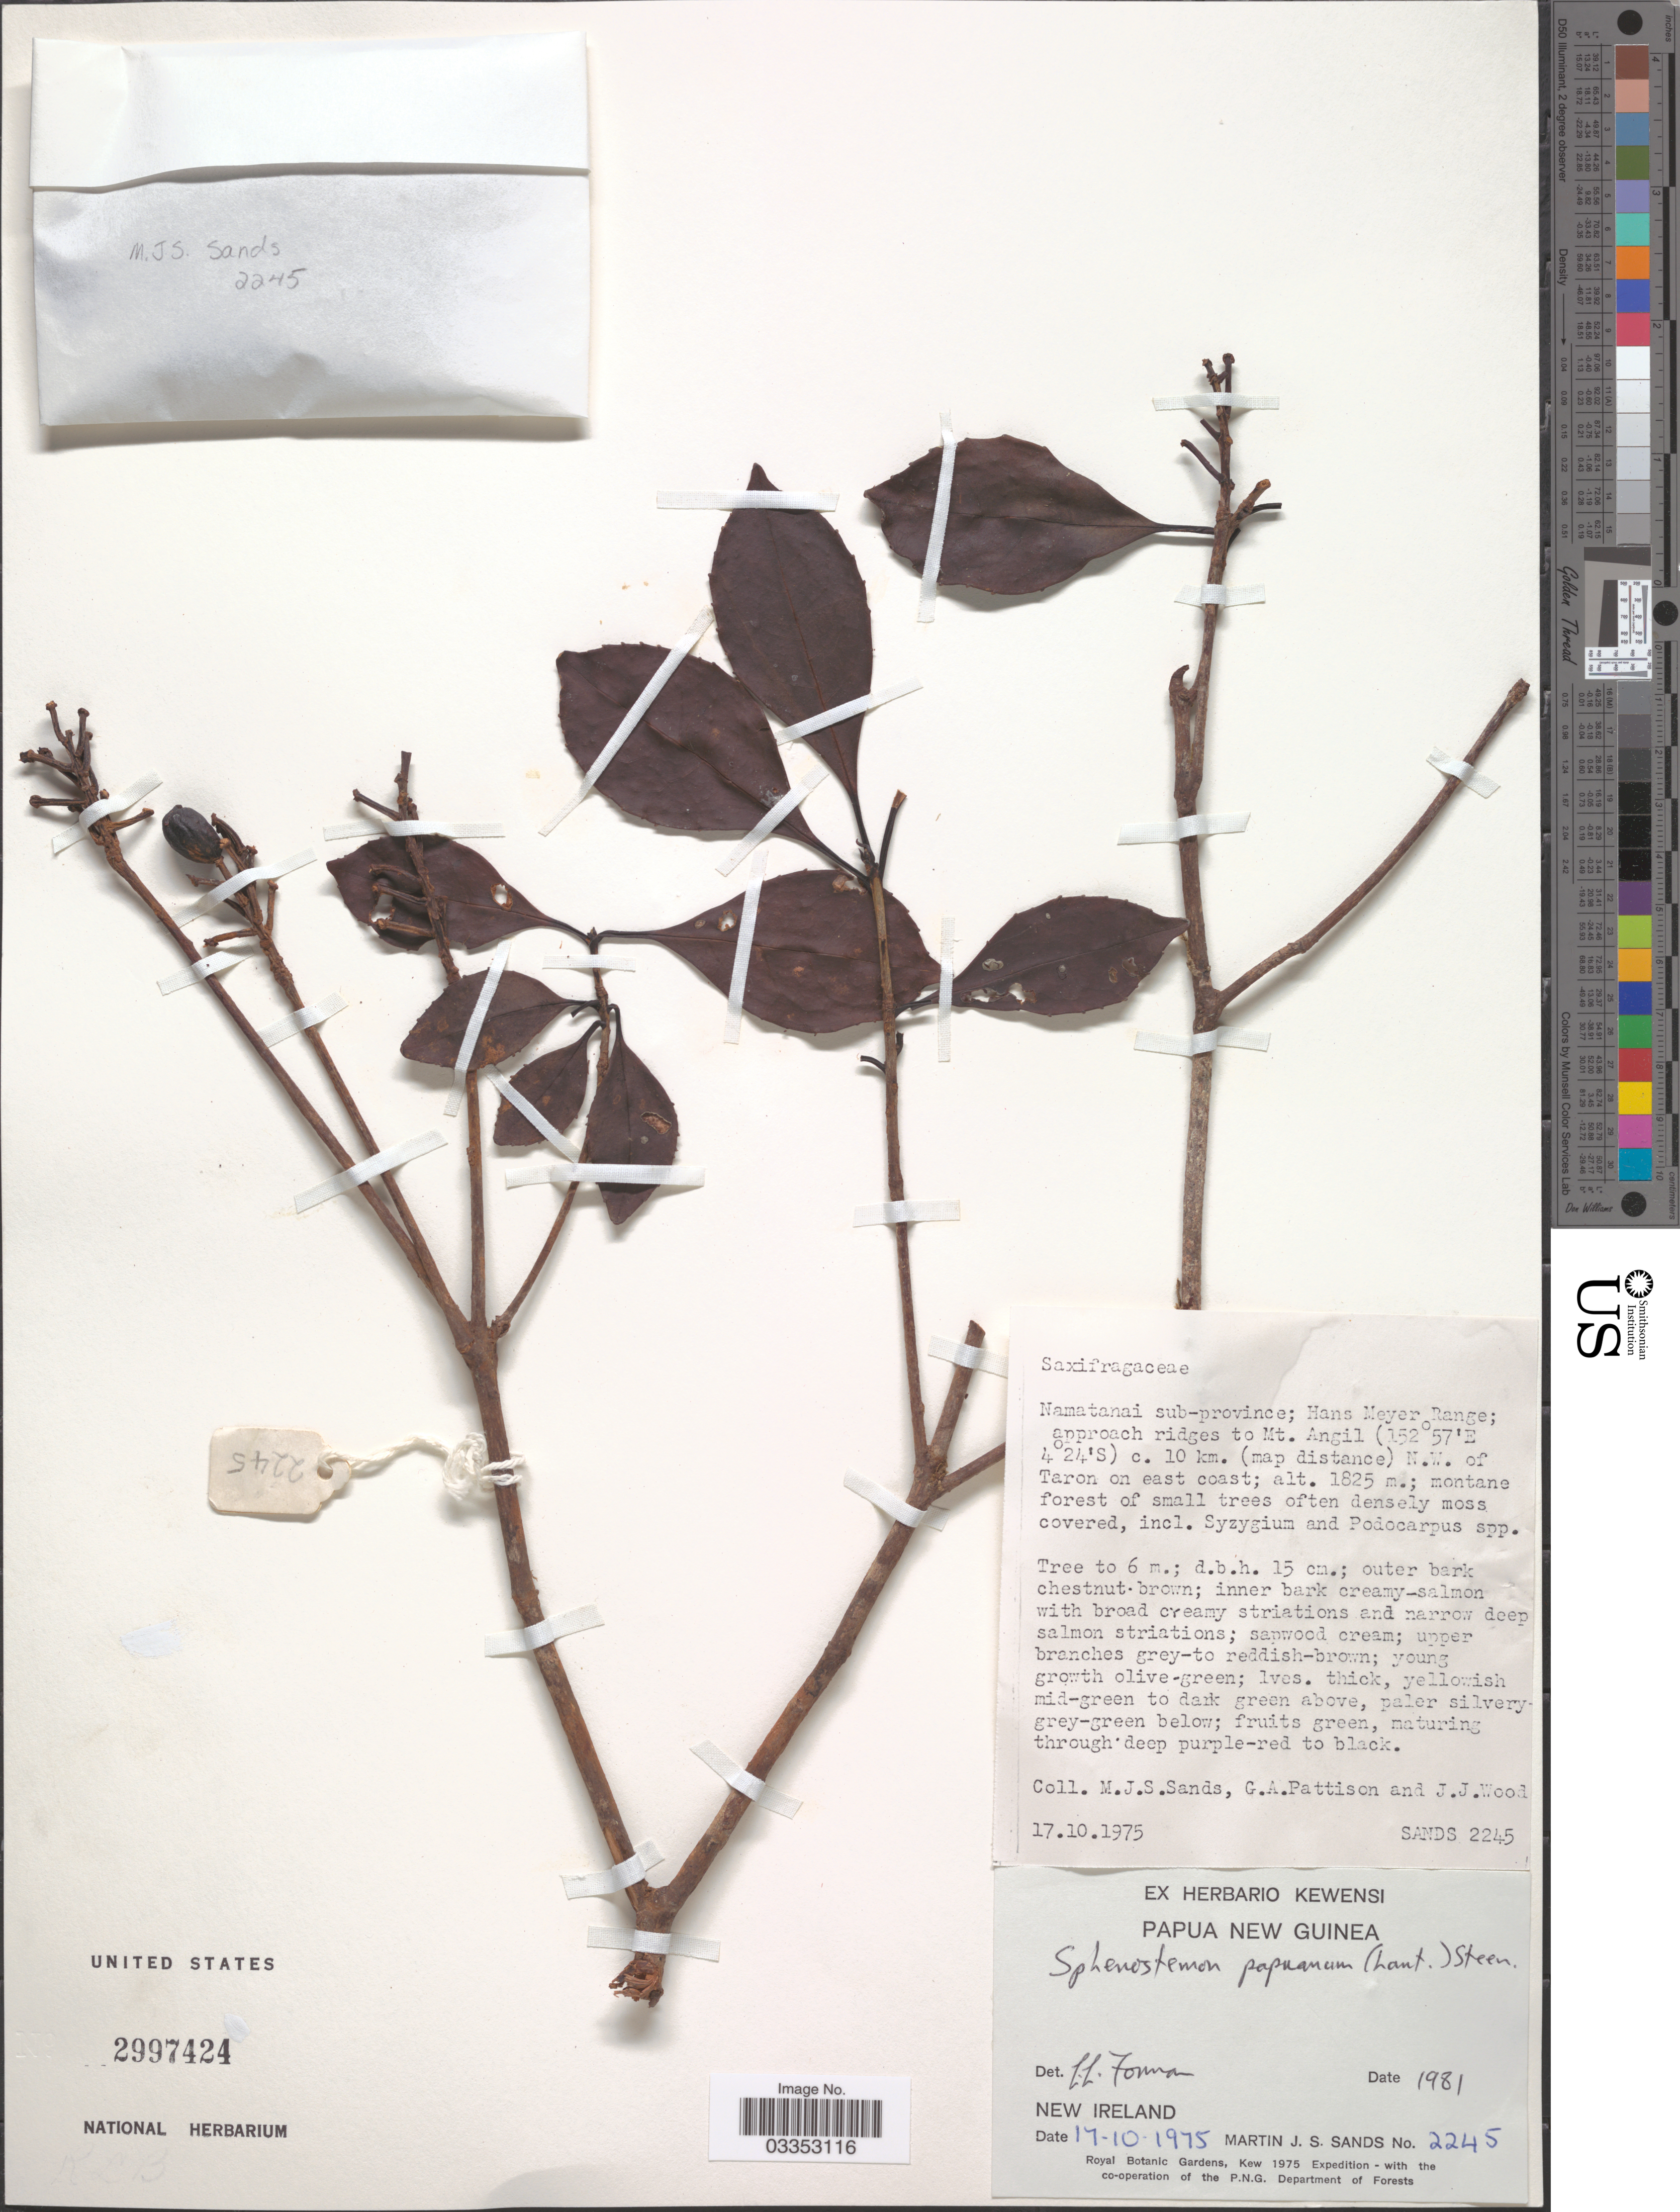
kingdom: Plantae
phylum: Tracheophyta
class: Magnoliopsida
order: Paracryphiales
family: Paracryphiaceae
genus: Sphenostemon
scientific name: Sphenostemon papuanus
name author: (Lauterb.) Steenis & Erdtm.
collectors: M. Sands, G. Pattison & J. Wood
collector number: SANDS 2245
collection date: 1975-10-17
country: Papua New Guinea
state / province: New Ireland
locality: Namatani sub-province; Hans Meyer Range; approach ridges to Mt. Angil c. 10 km. (map distance) N.W. of Taron on east coast.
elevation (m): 1825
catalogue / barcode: US 2997424